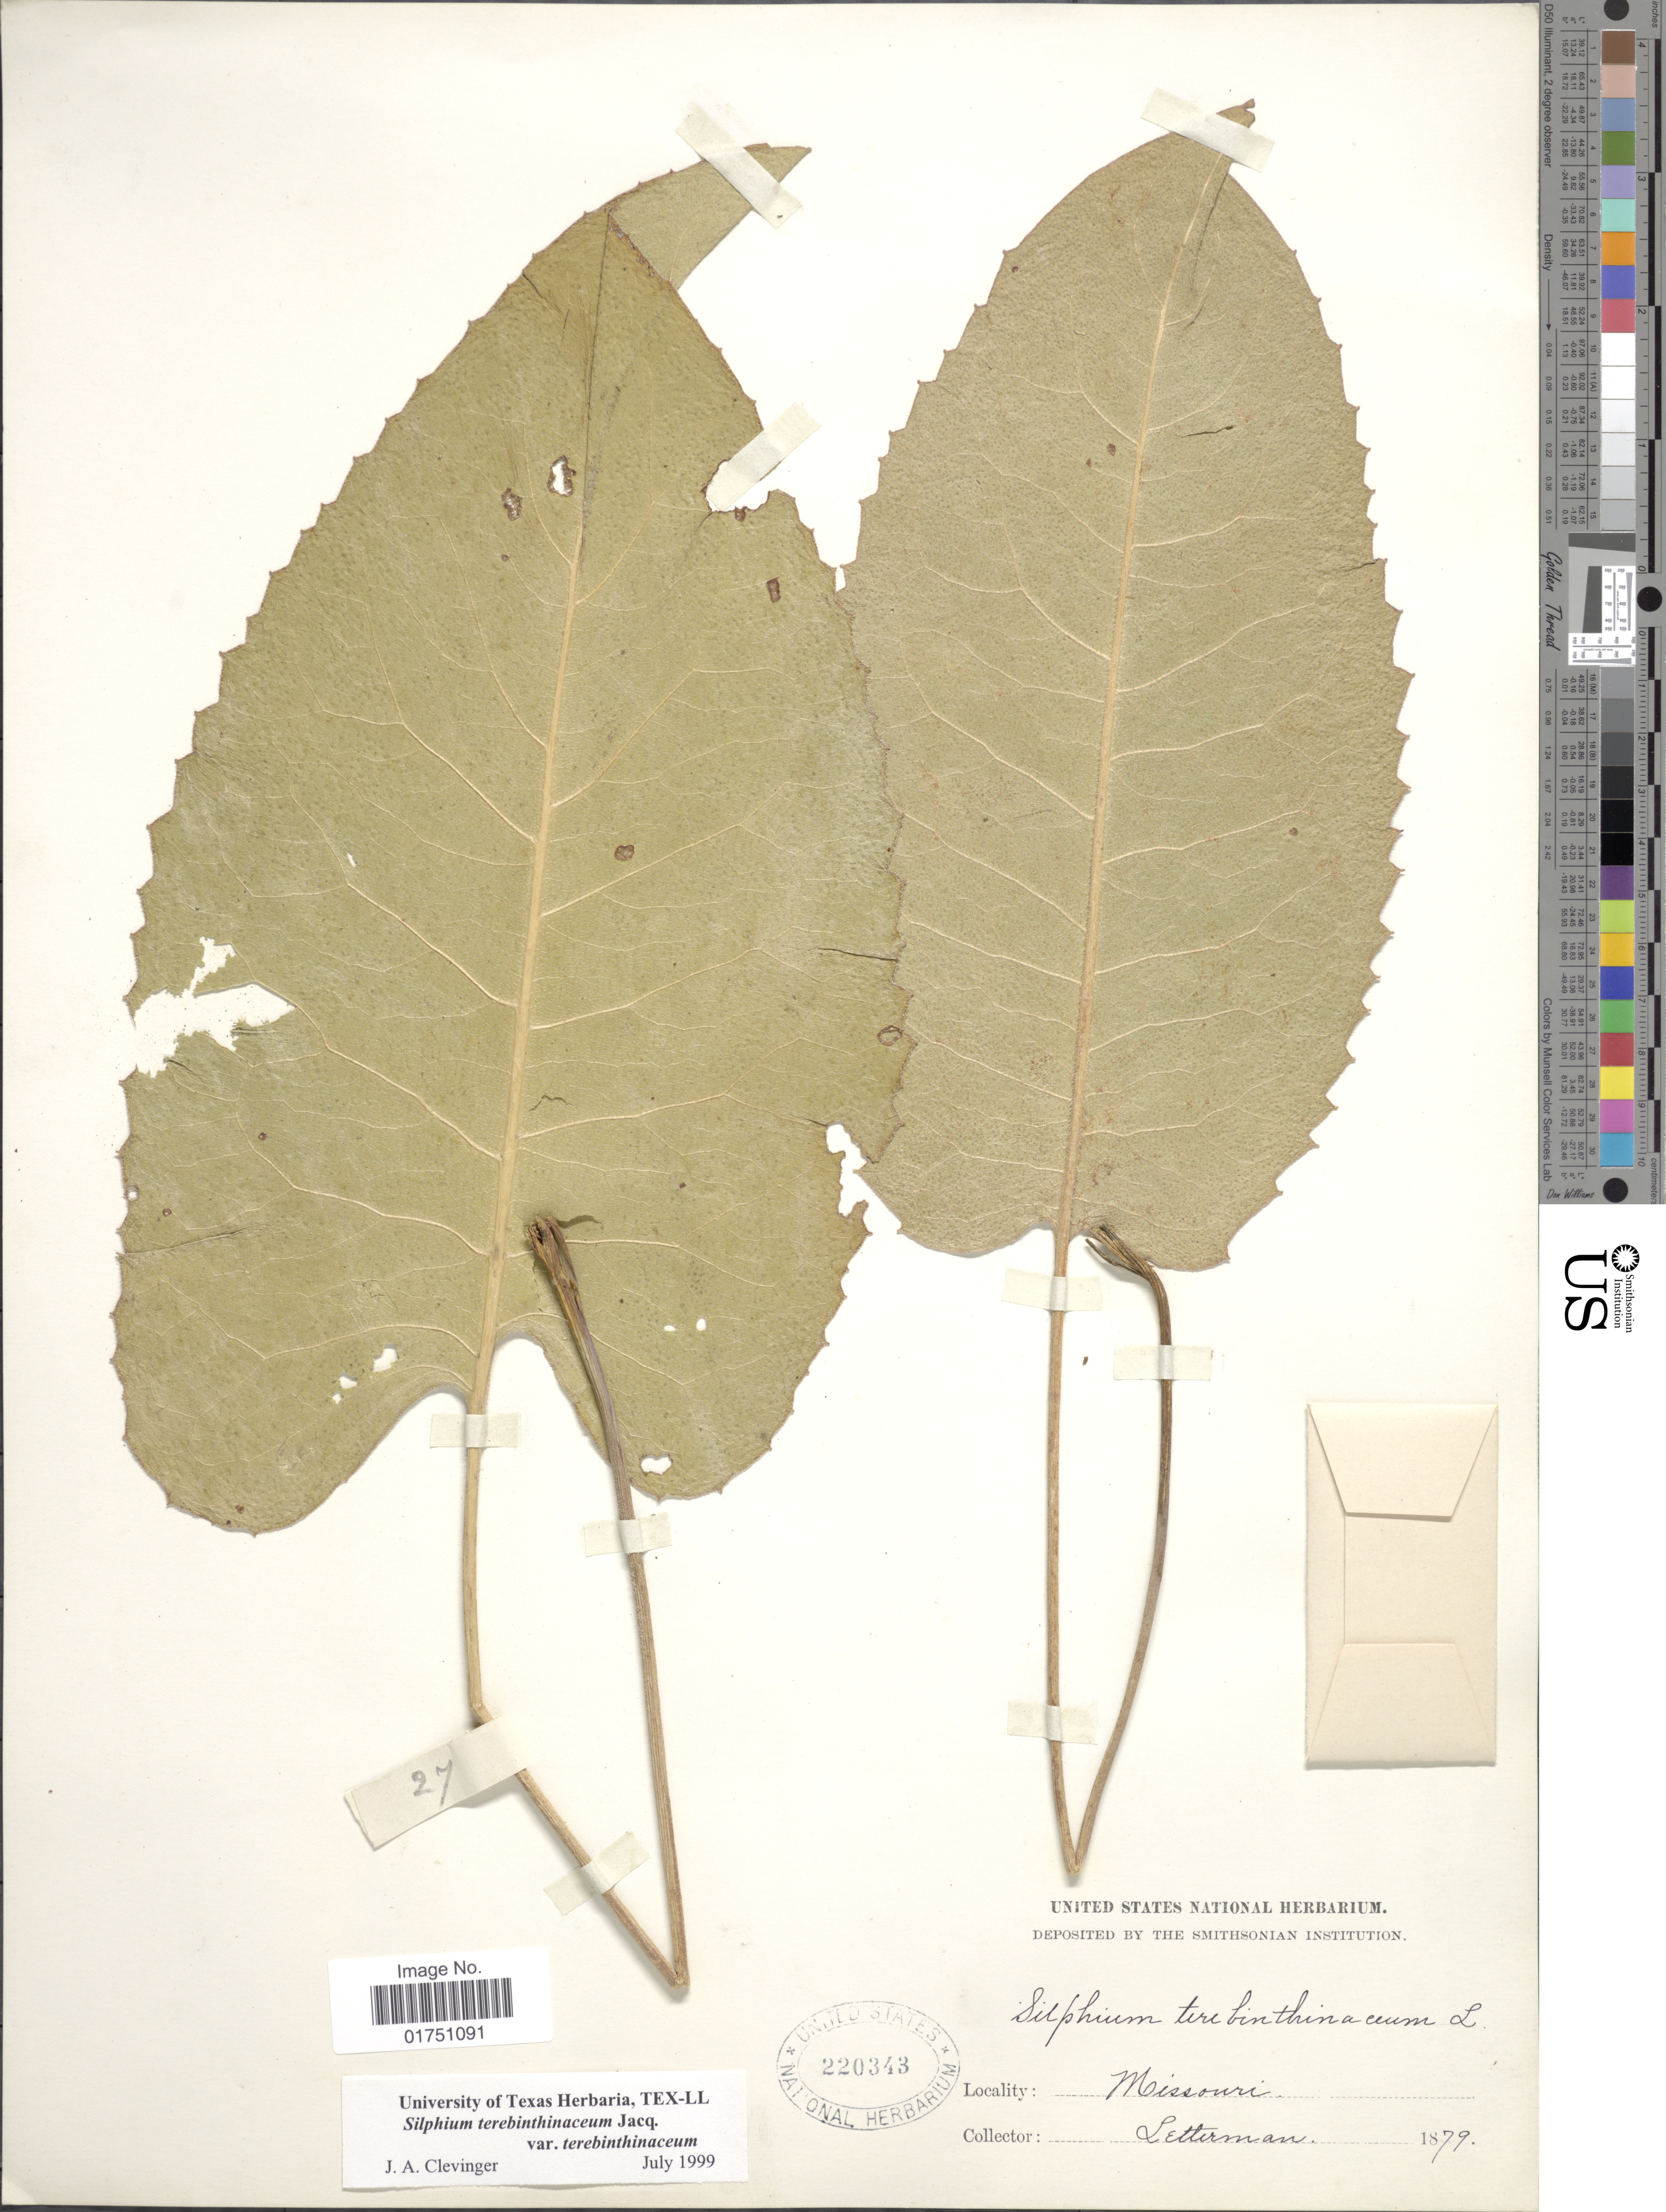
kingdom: Plantae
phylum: Tracheophyta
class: Magnoliopsida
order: Asterales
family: Asteraceae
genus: Silphium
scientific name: Silphium terebinthinaceum var. terebinthinaceum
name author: Jacq.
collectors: Letterman, --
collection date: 1879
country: United States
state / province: Missouri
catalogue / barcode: US 220343